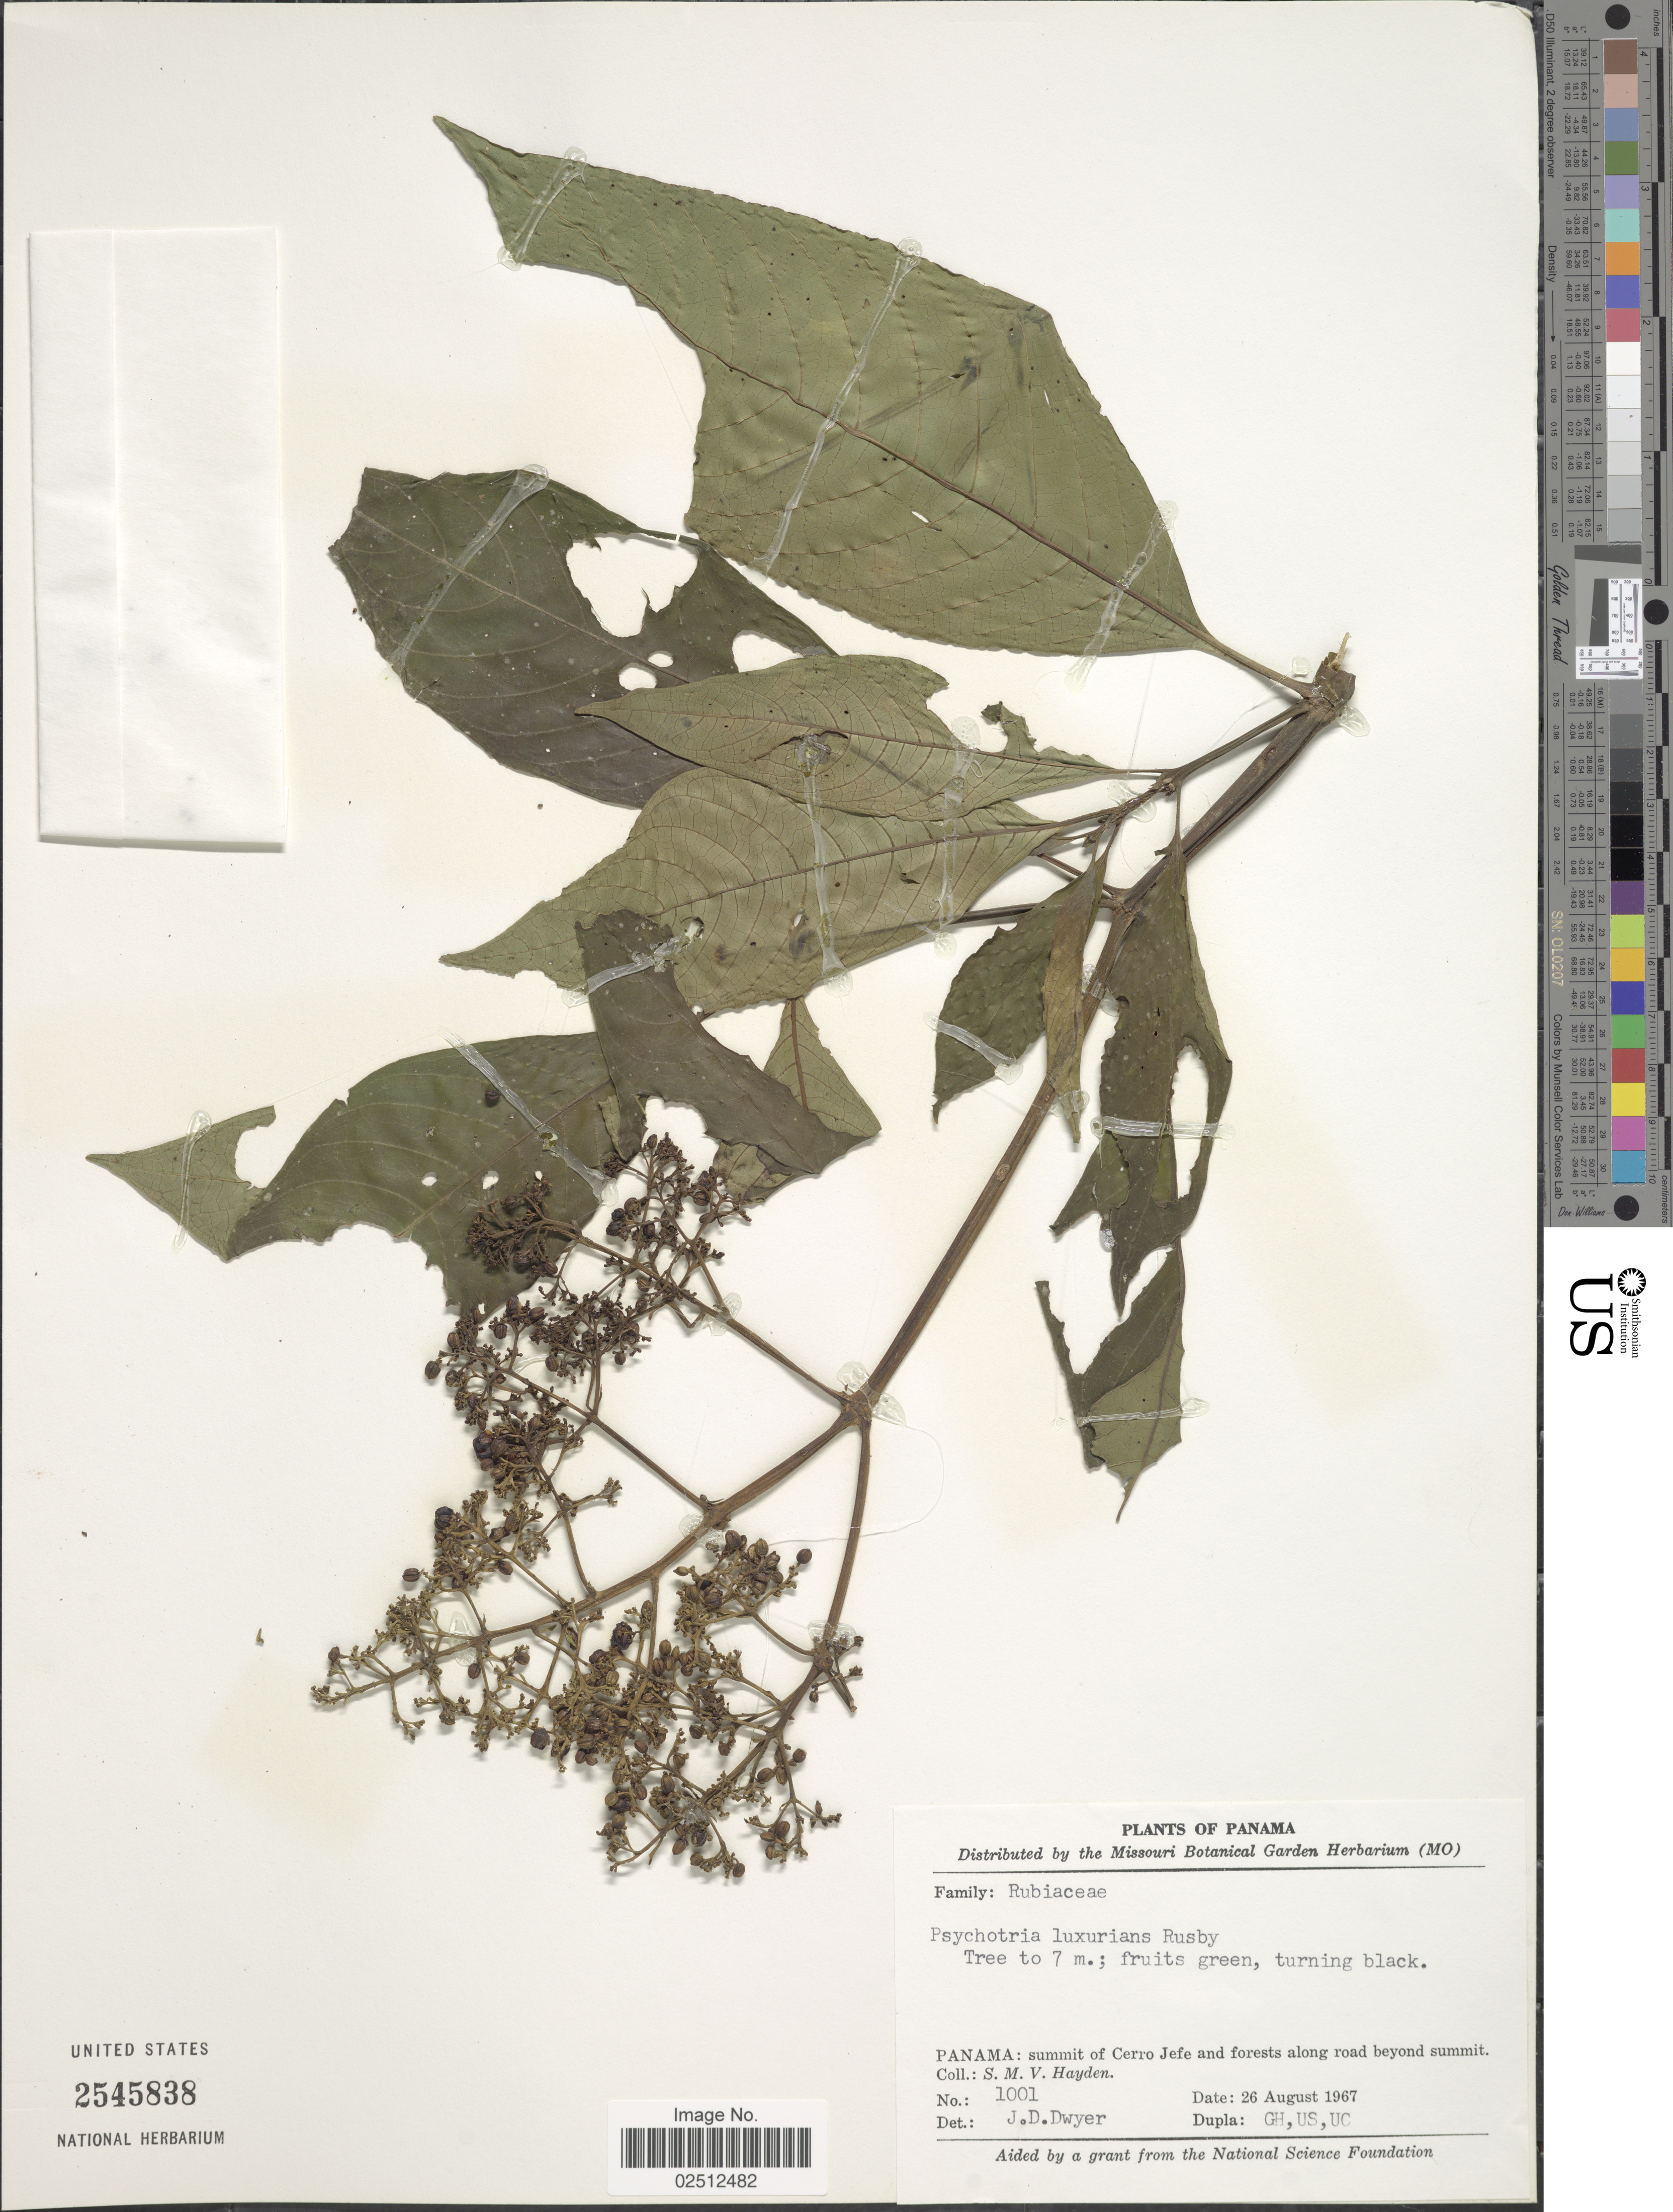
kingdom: Plantae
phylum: Tracheophyta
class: Magnoliopsida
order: Gentianales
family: Rubiaceae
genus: Psychotria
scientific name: Psychotria luxurians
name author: Rusby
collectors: S. M. Hayden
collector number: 1001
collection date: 1967-08-26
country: Panama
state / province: Panamá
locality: Panama: summit of Cerro Jefe and forests along road beyond summit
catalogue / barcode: US 2545838